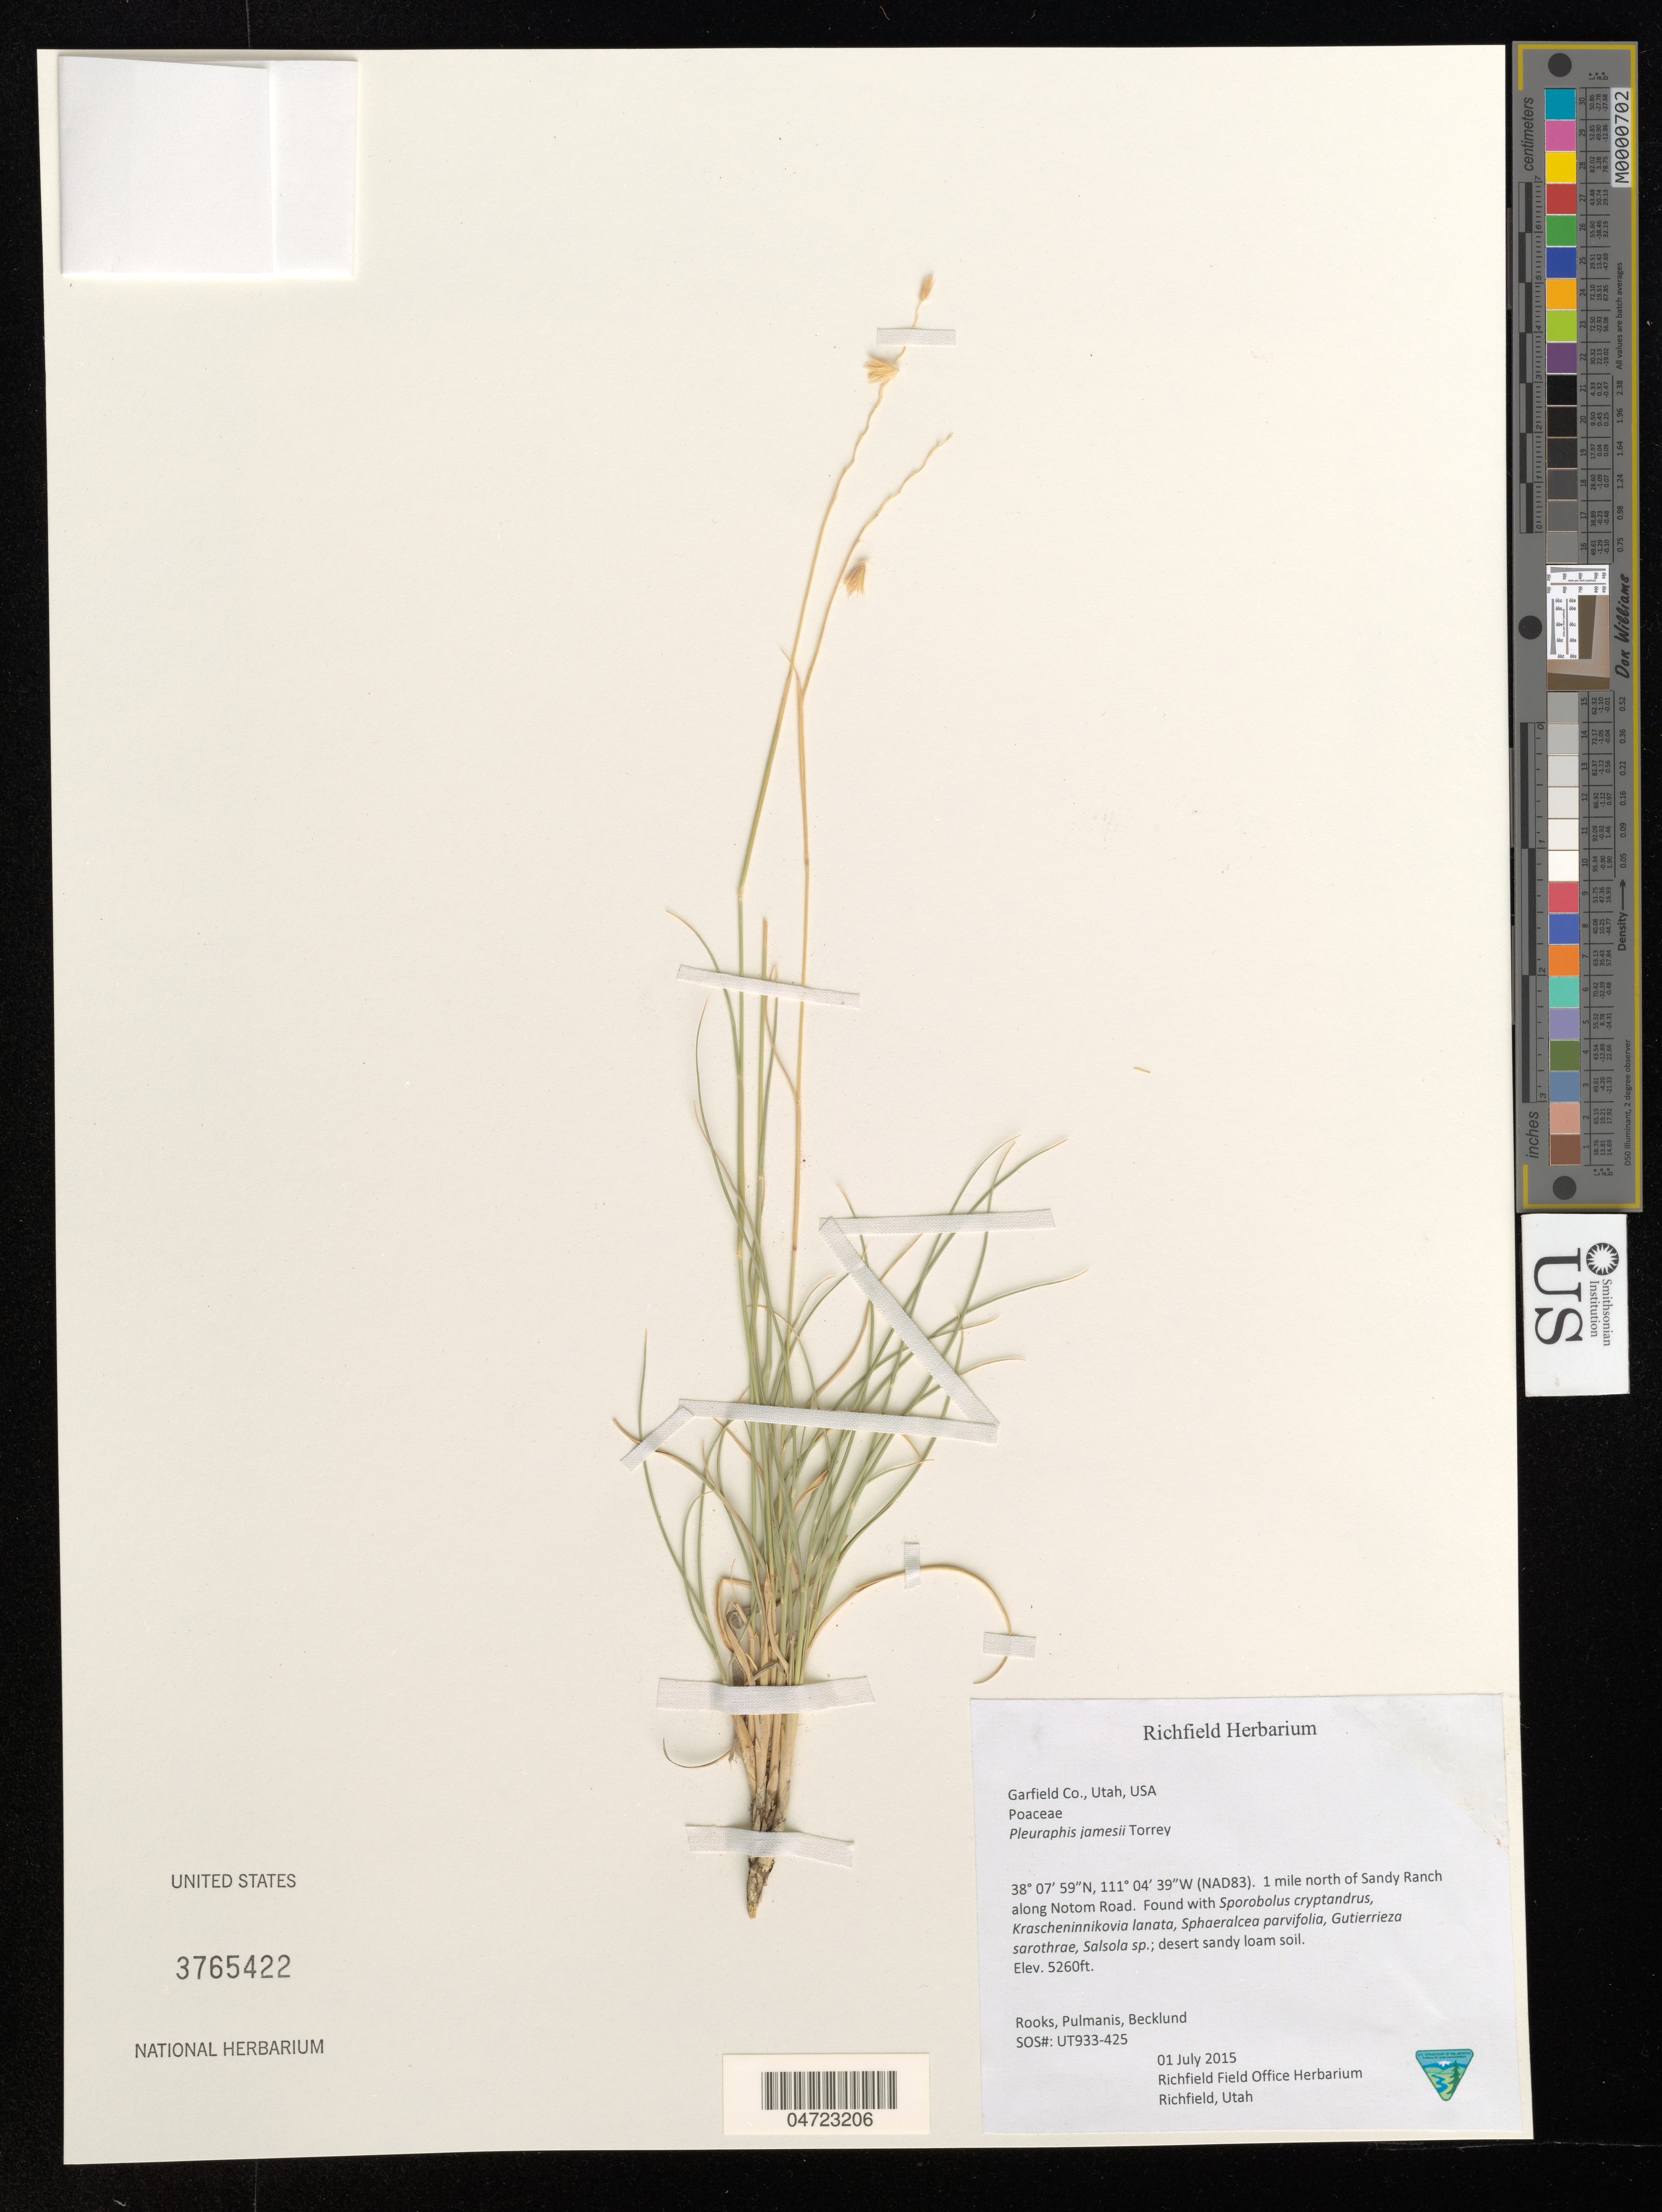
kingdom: Plantae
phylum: Tracheophyta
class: Liliopsida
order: Poales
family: Poaceae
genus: Pleuraphis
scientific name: Pleuraphis jamesii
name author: Torr.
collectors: -. Rooks, P. Pulmanis & -. Becklund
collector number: UT933-425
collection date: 2015-07-01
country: United States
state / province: Utah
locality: Garfield Co. (NAD83). 1 mile north of Sandy Ranch along Notom Road.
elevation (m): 1603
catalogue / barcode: US 3765422